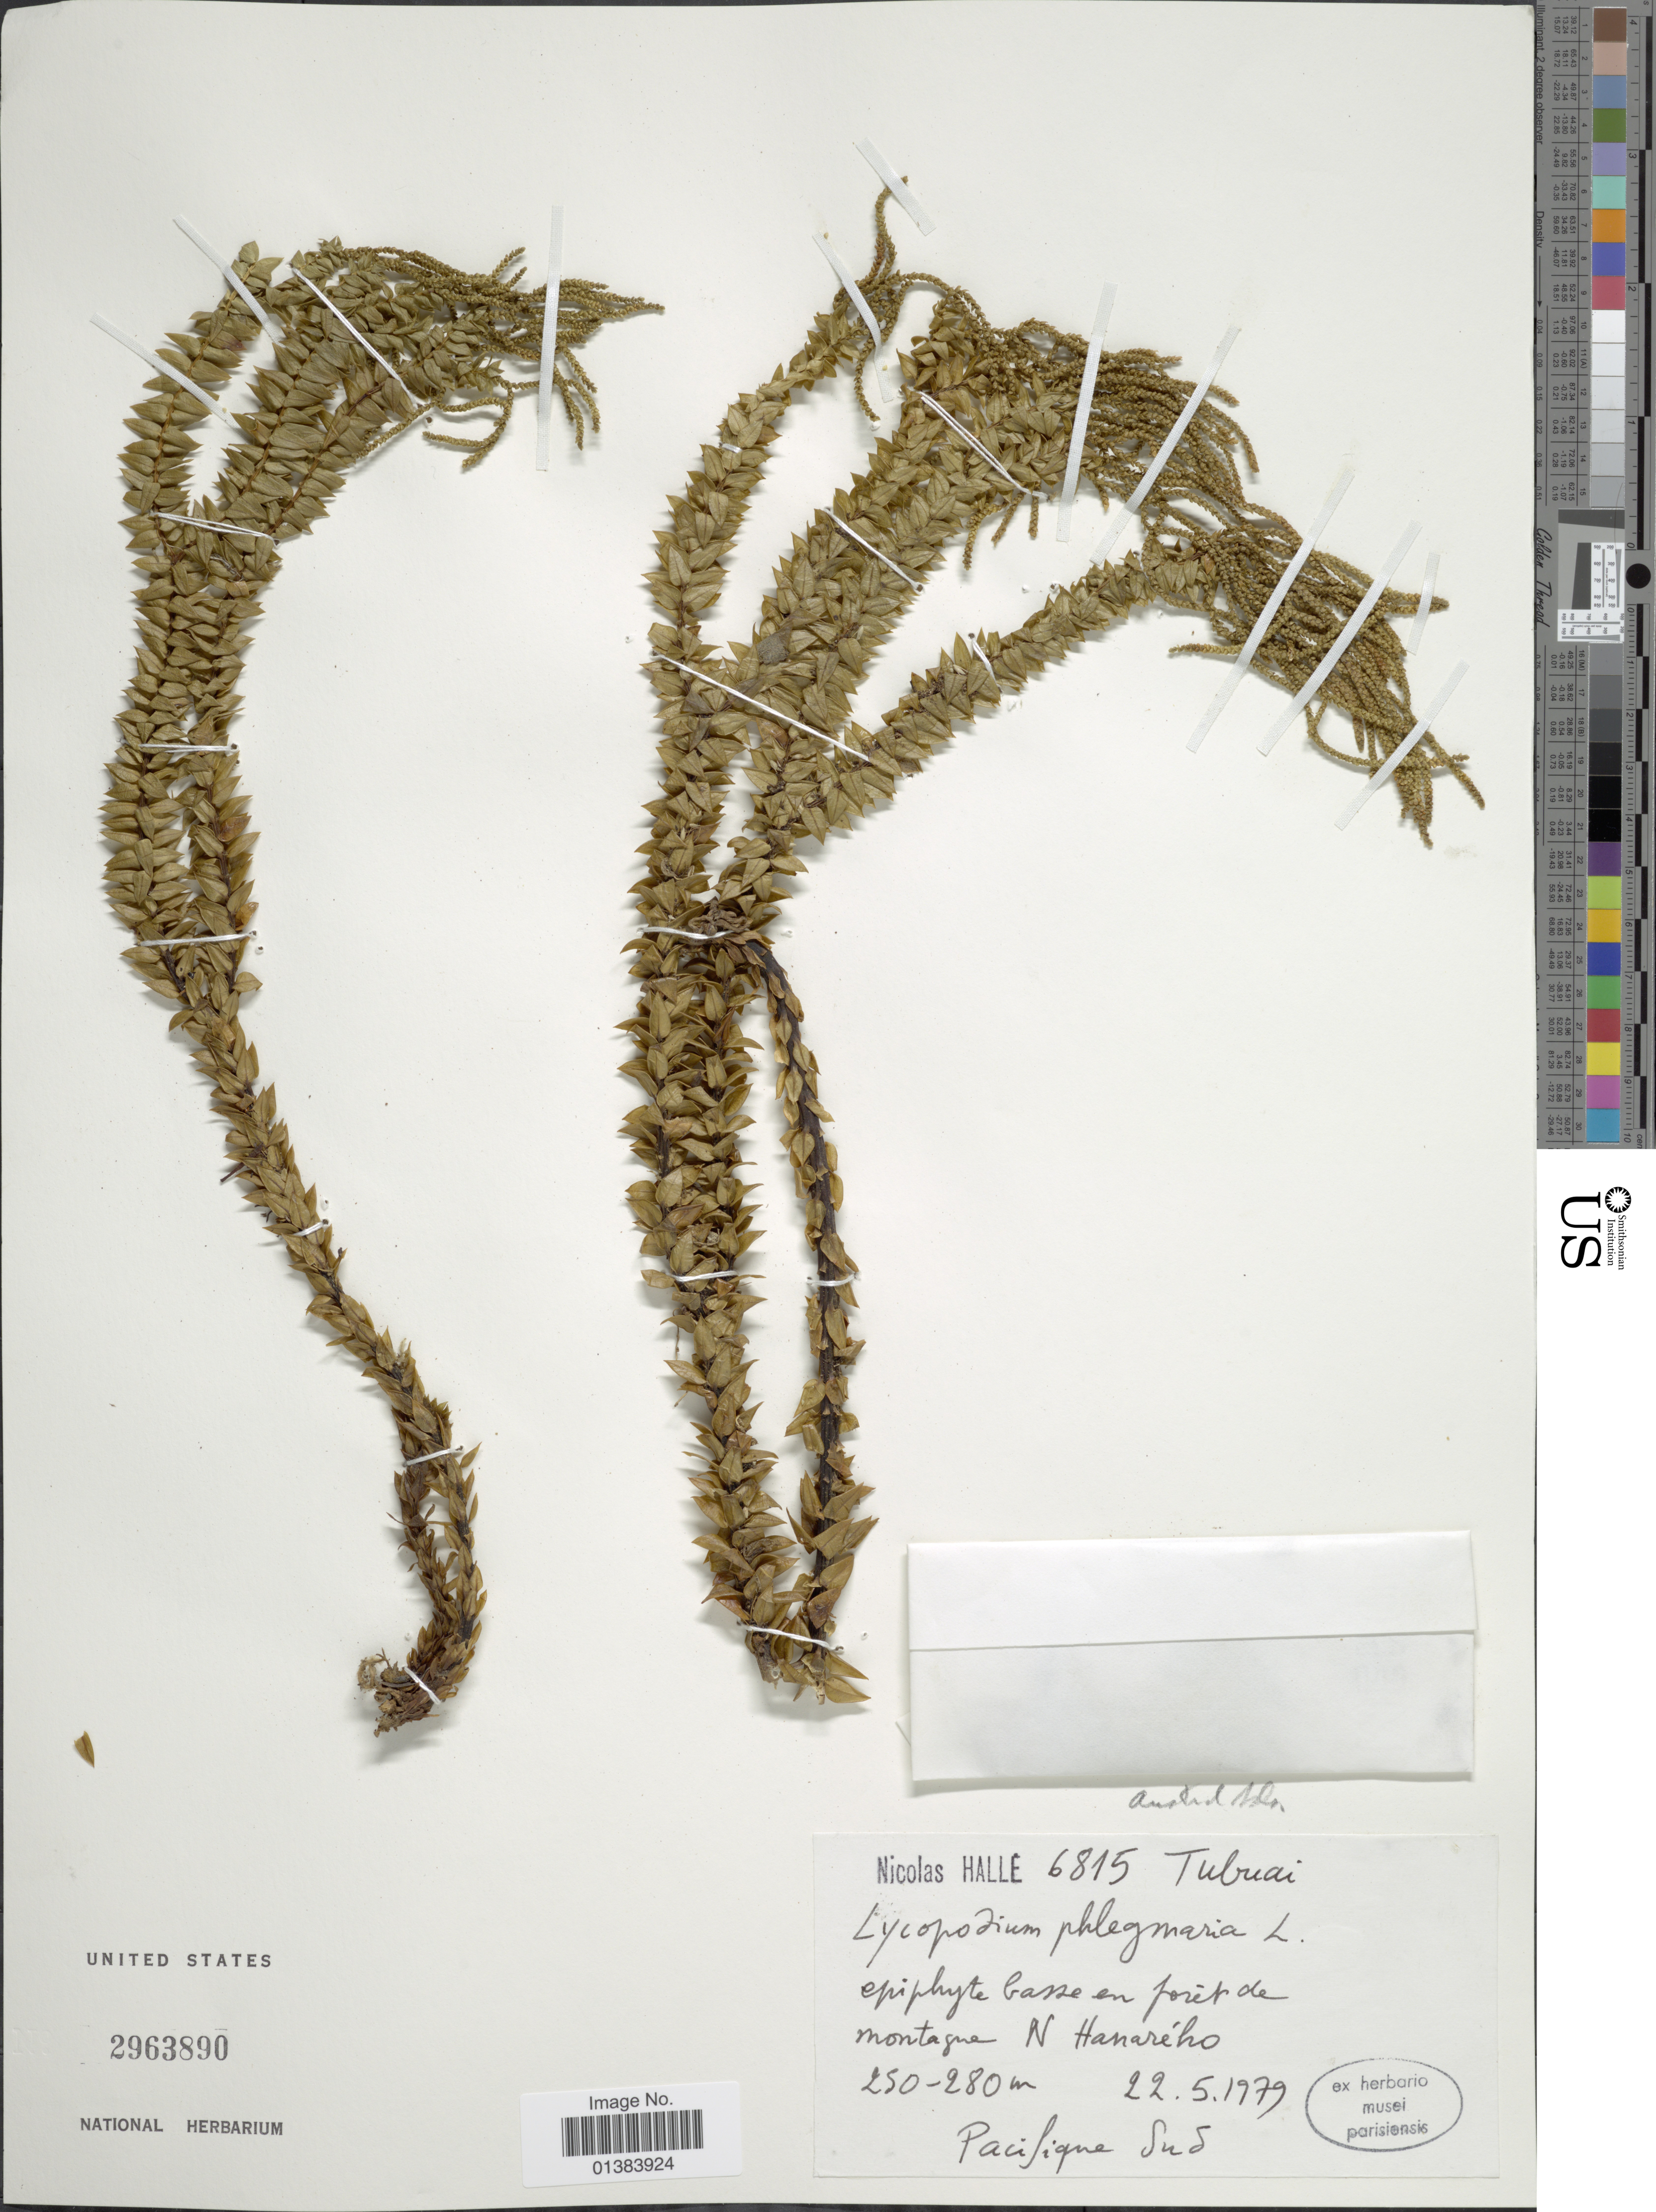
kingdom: Plantae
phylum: Tracheophyta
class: Lycopodiopsida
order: Lycopodiales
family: Lycopodiaceae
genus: Phlegmariurus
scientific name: Phlegmariurus australis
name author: (Willd.) A. R. Field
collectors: -. Halle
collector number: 6815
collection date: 1979-05-22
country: French Polynesia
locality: Tubuai, montagne N Hanarého, Pacifigne Sud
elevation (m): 250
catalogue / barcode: US 2963890